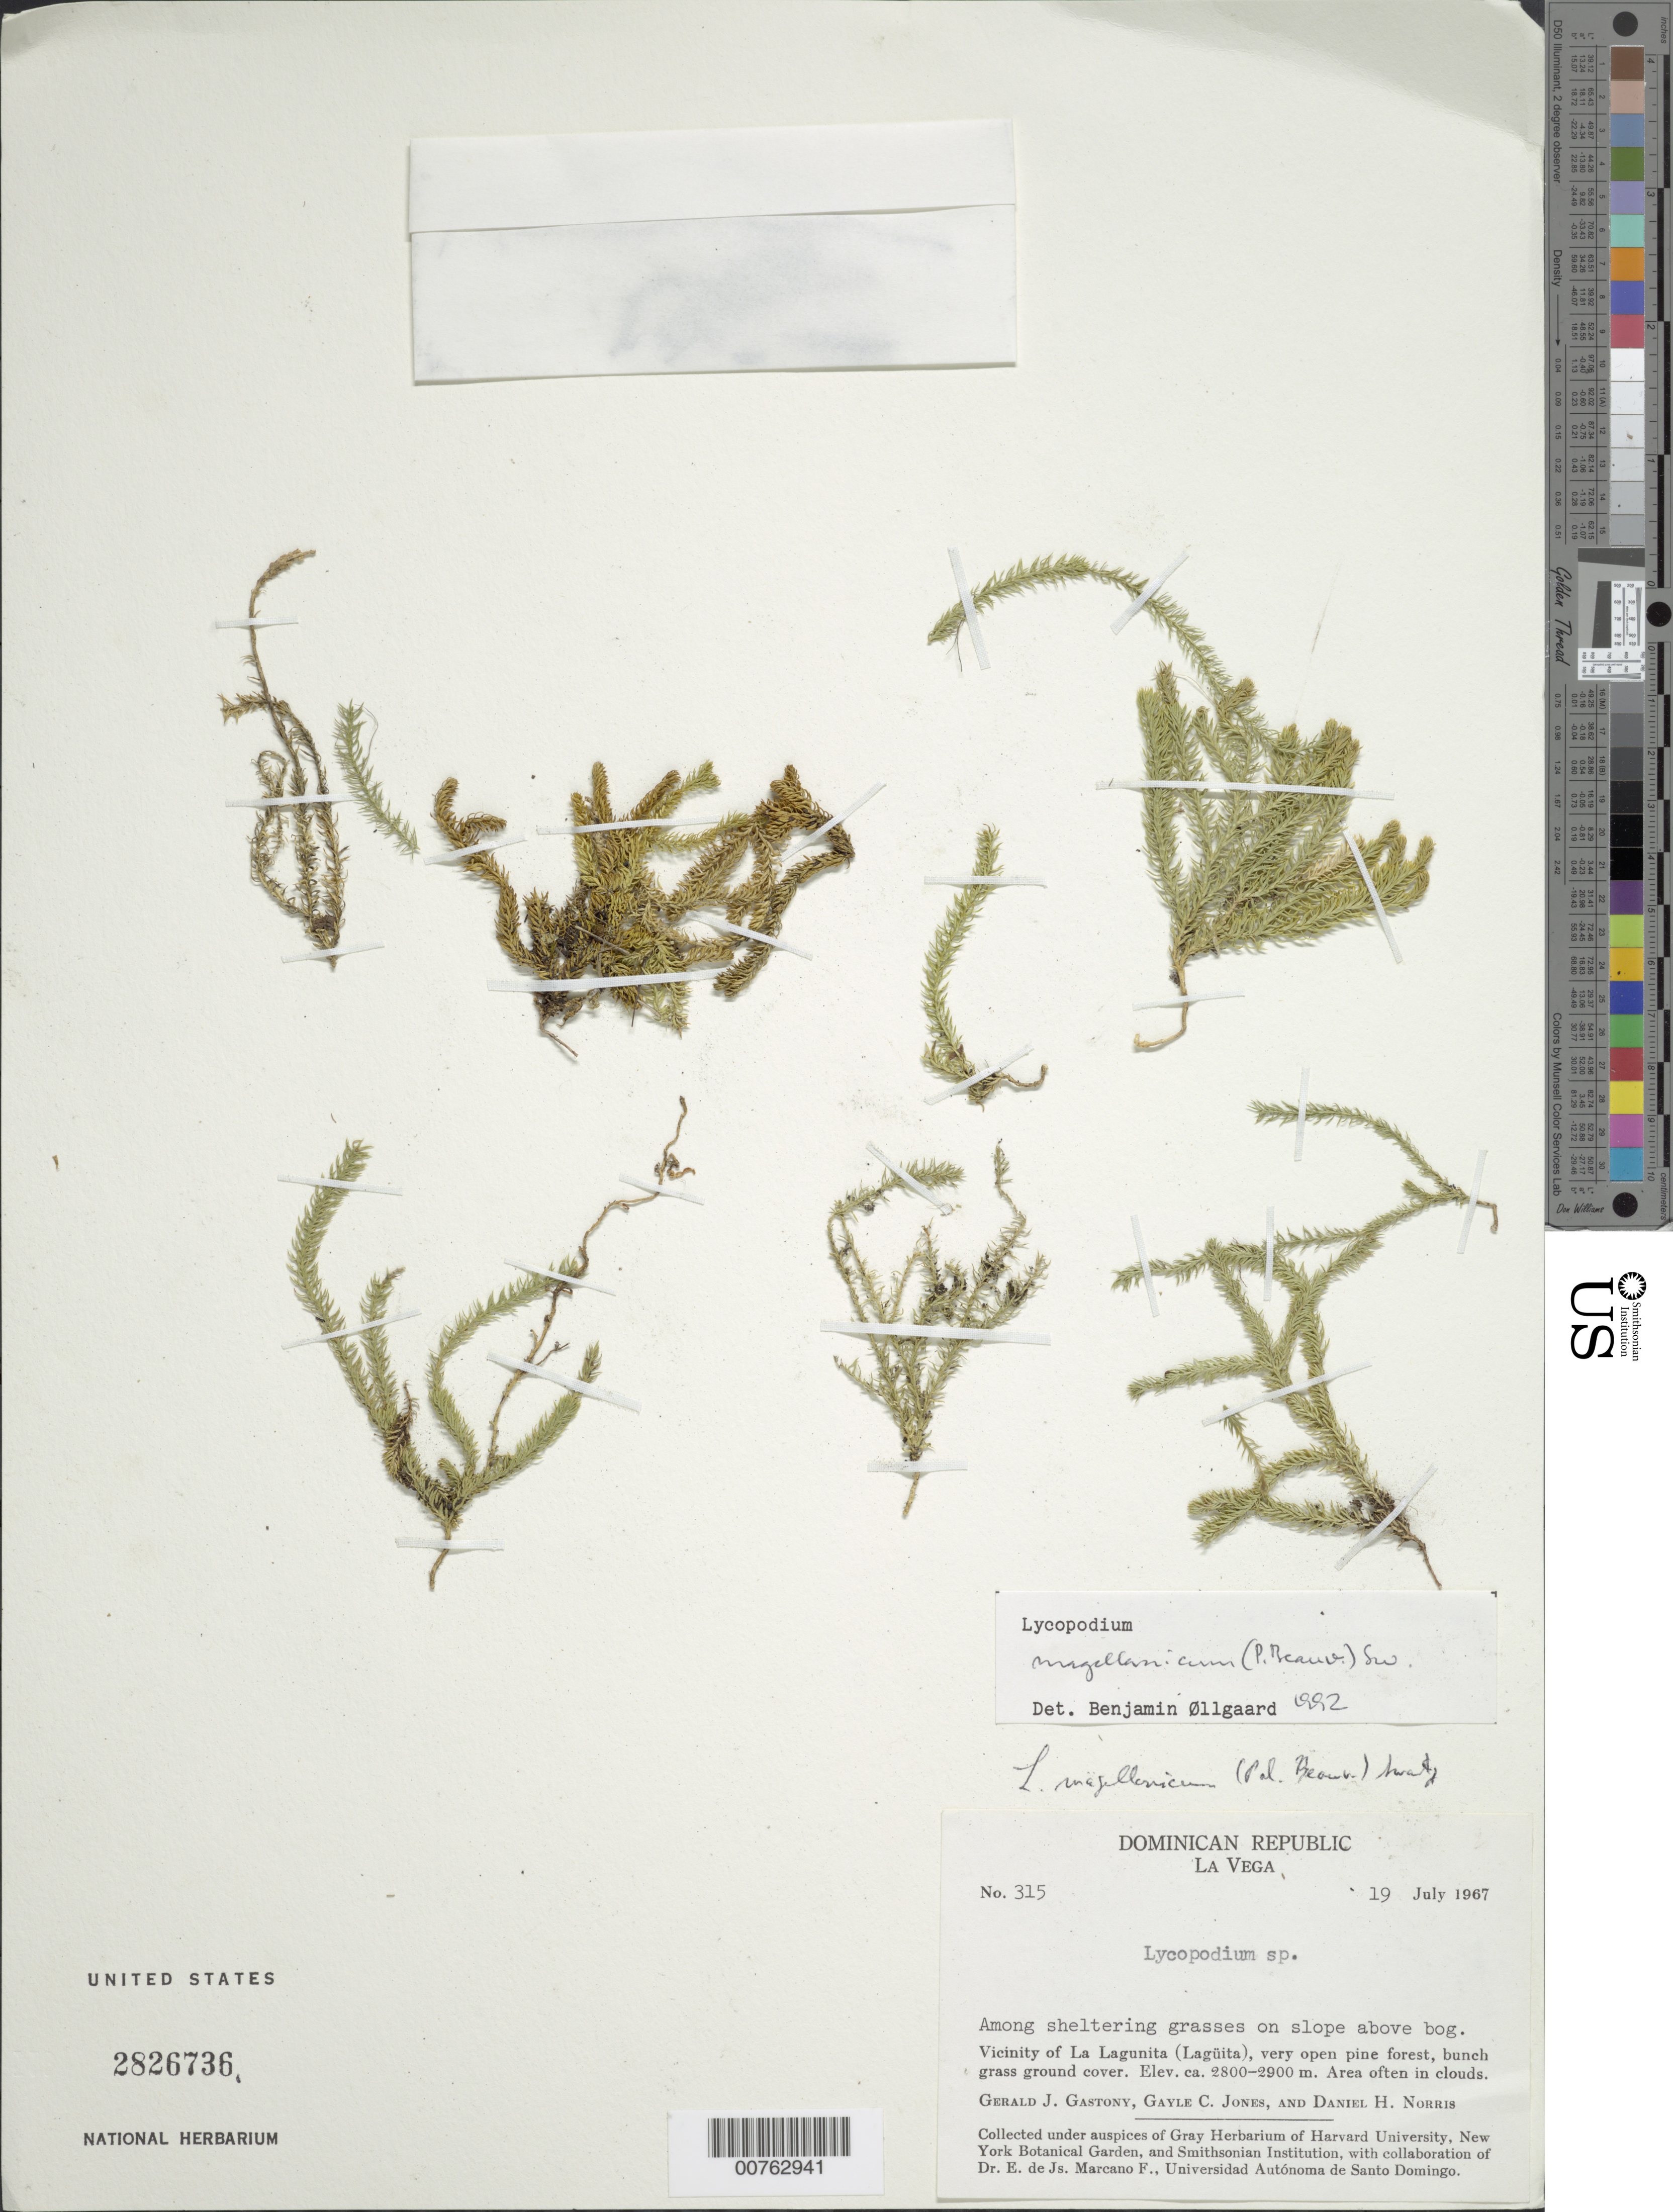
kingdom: Plantae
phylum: Tracheophyta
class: Lycopodiopsida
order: Lycopodiales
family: Lycopodiaceae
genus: Austrolycopodium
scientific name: Austrolycopodium magellanicum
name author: (P. Beauv.) Holub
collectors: G. Gastony, G. C. Jones & D. H. Norris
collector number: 315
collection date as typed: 19 Jul 1967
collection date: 1967-07-19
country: Dominican Republic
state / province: La Vega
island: Hispaniola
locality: Vicinity of La Lagunita (Lagüita)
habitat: Very open pine forest, bunch grass ground cover; area often in clouds; among sheltering grasses on slopes above bog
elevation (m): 2800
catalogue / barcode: US 2826736